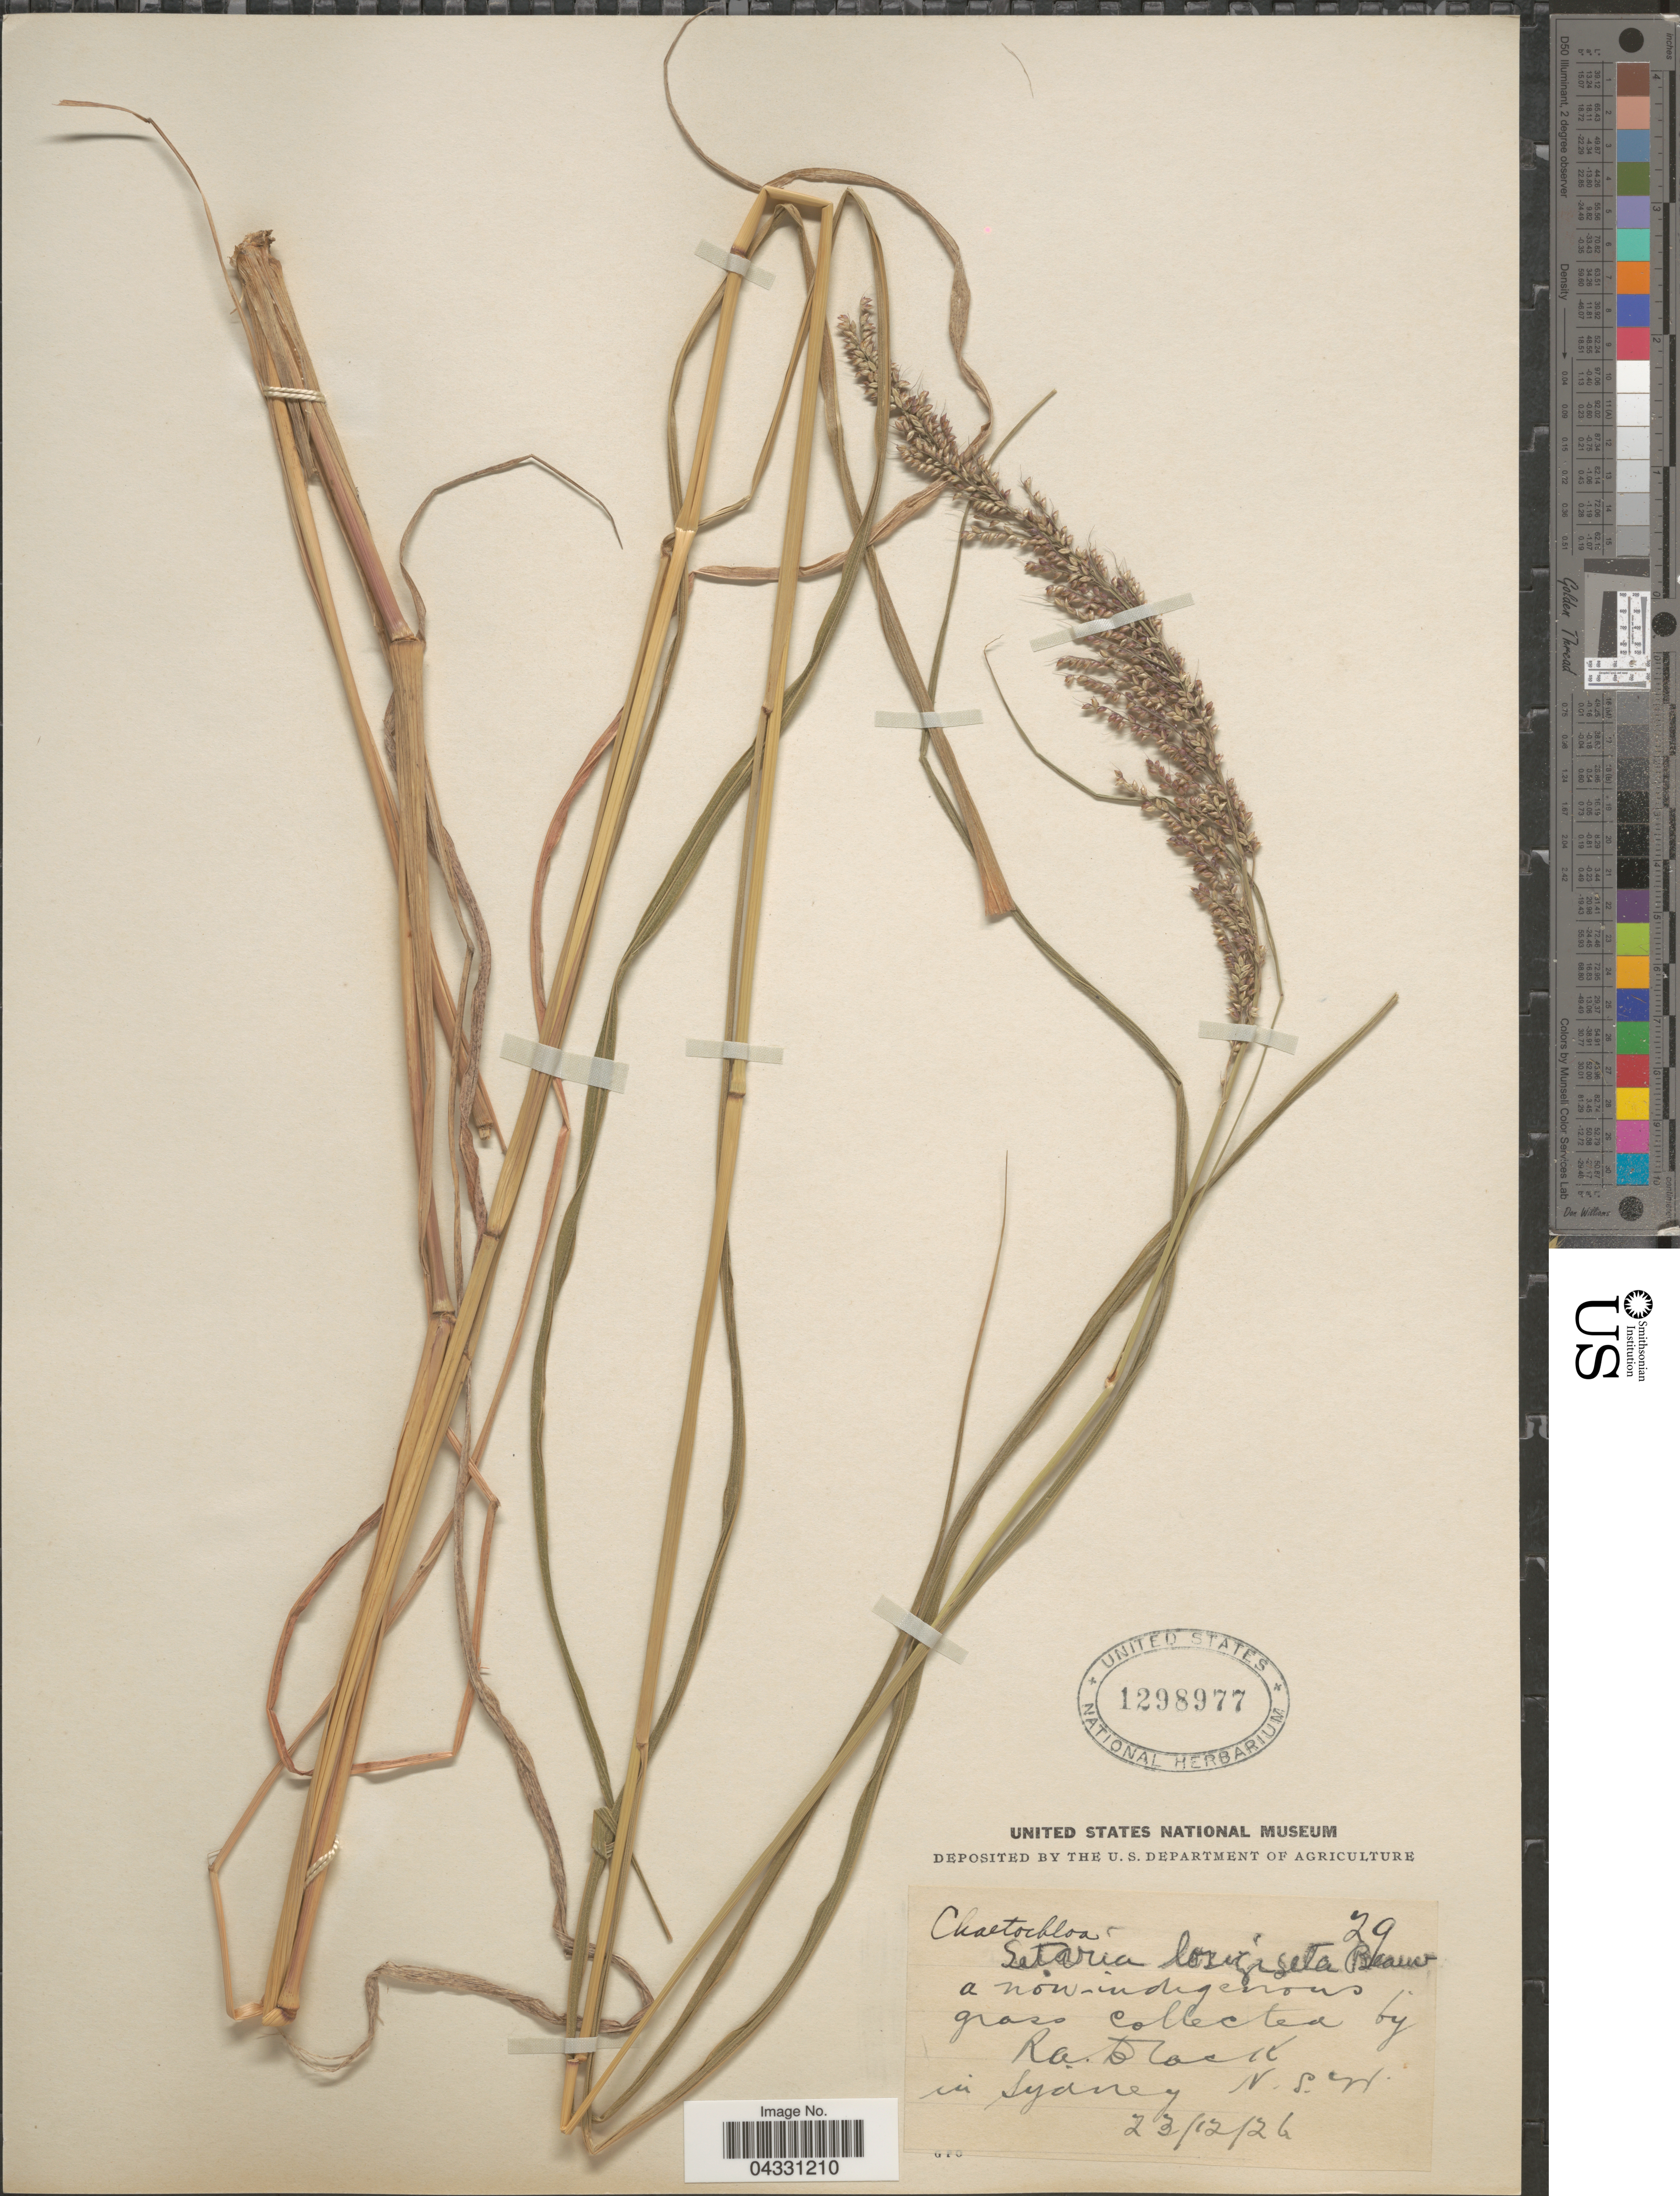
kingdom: Plantae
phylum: Tracheophyta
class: Liliopsida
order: Poales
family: Poaceae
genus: Setaria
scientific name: Setaria longiseta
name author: P. Beauv.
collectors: R. A. Black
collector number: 29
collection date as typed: Transcribed d/m/y: 23/12/26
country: Australia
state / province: New South Wales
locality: In Sydney.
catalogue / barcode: US 1298977